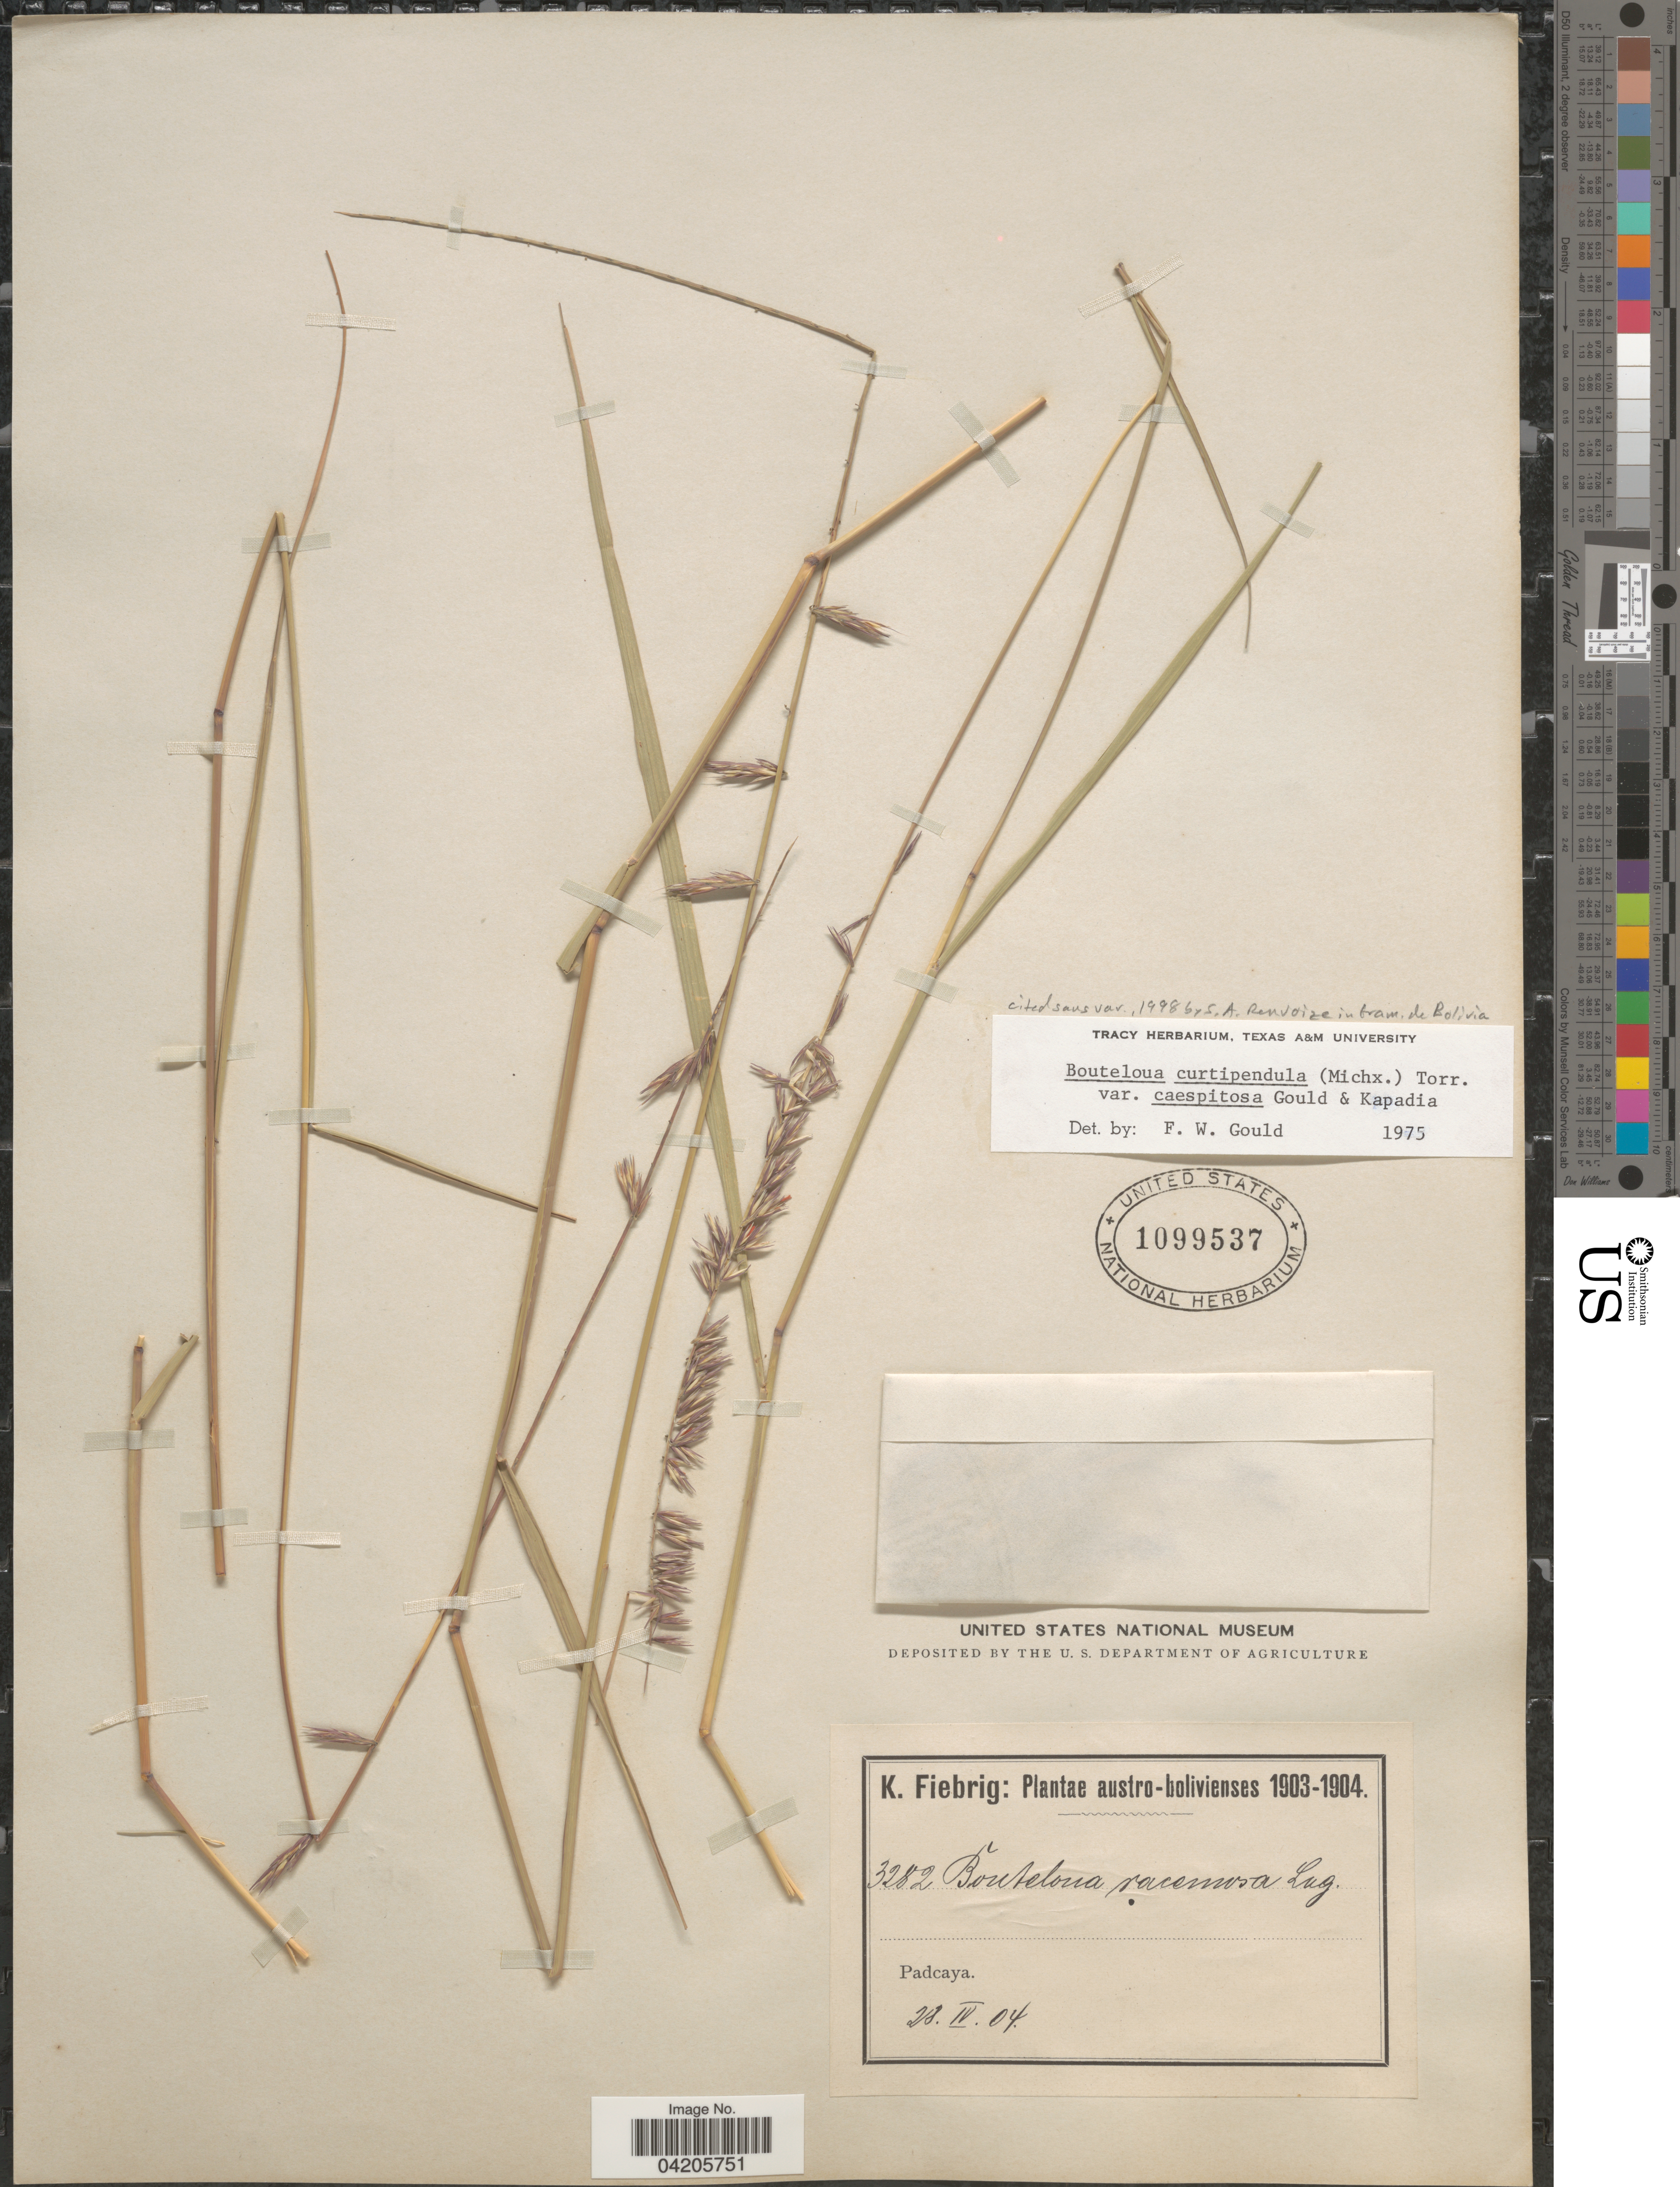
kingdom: Plantae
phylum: Tracheophyta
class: Liliopsida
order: Poales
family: Poaceae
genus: Bouteloua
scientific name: Bouteloua curtipendula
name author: (Michx.) Torr.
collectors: K. Fiebrig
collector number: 3282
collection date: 1904-04-28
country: Bolivia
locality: Austro-bolivienses. Padcaya.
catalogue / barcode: US 1099537